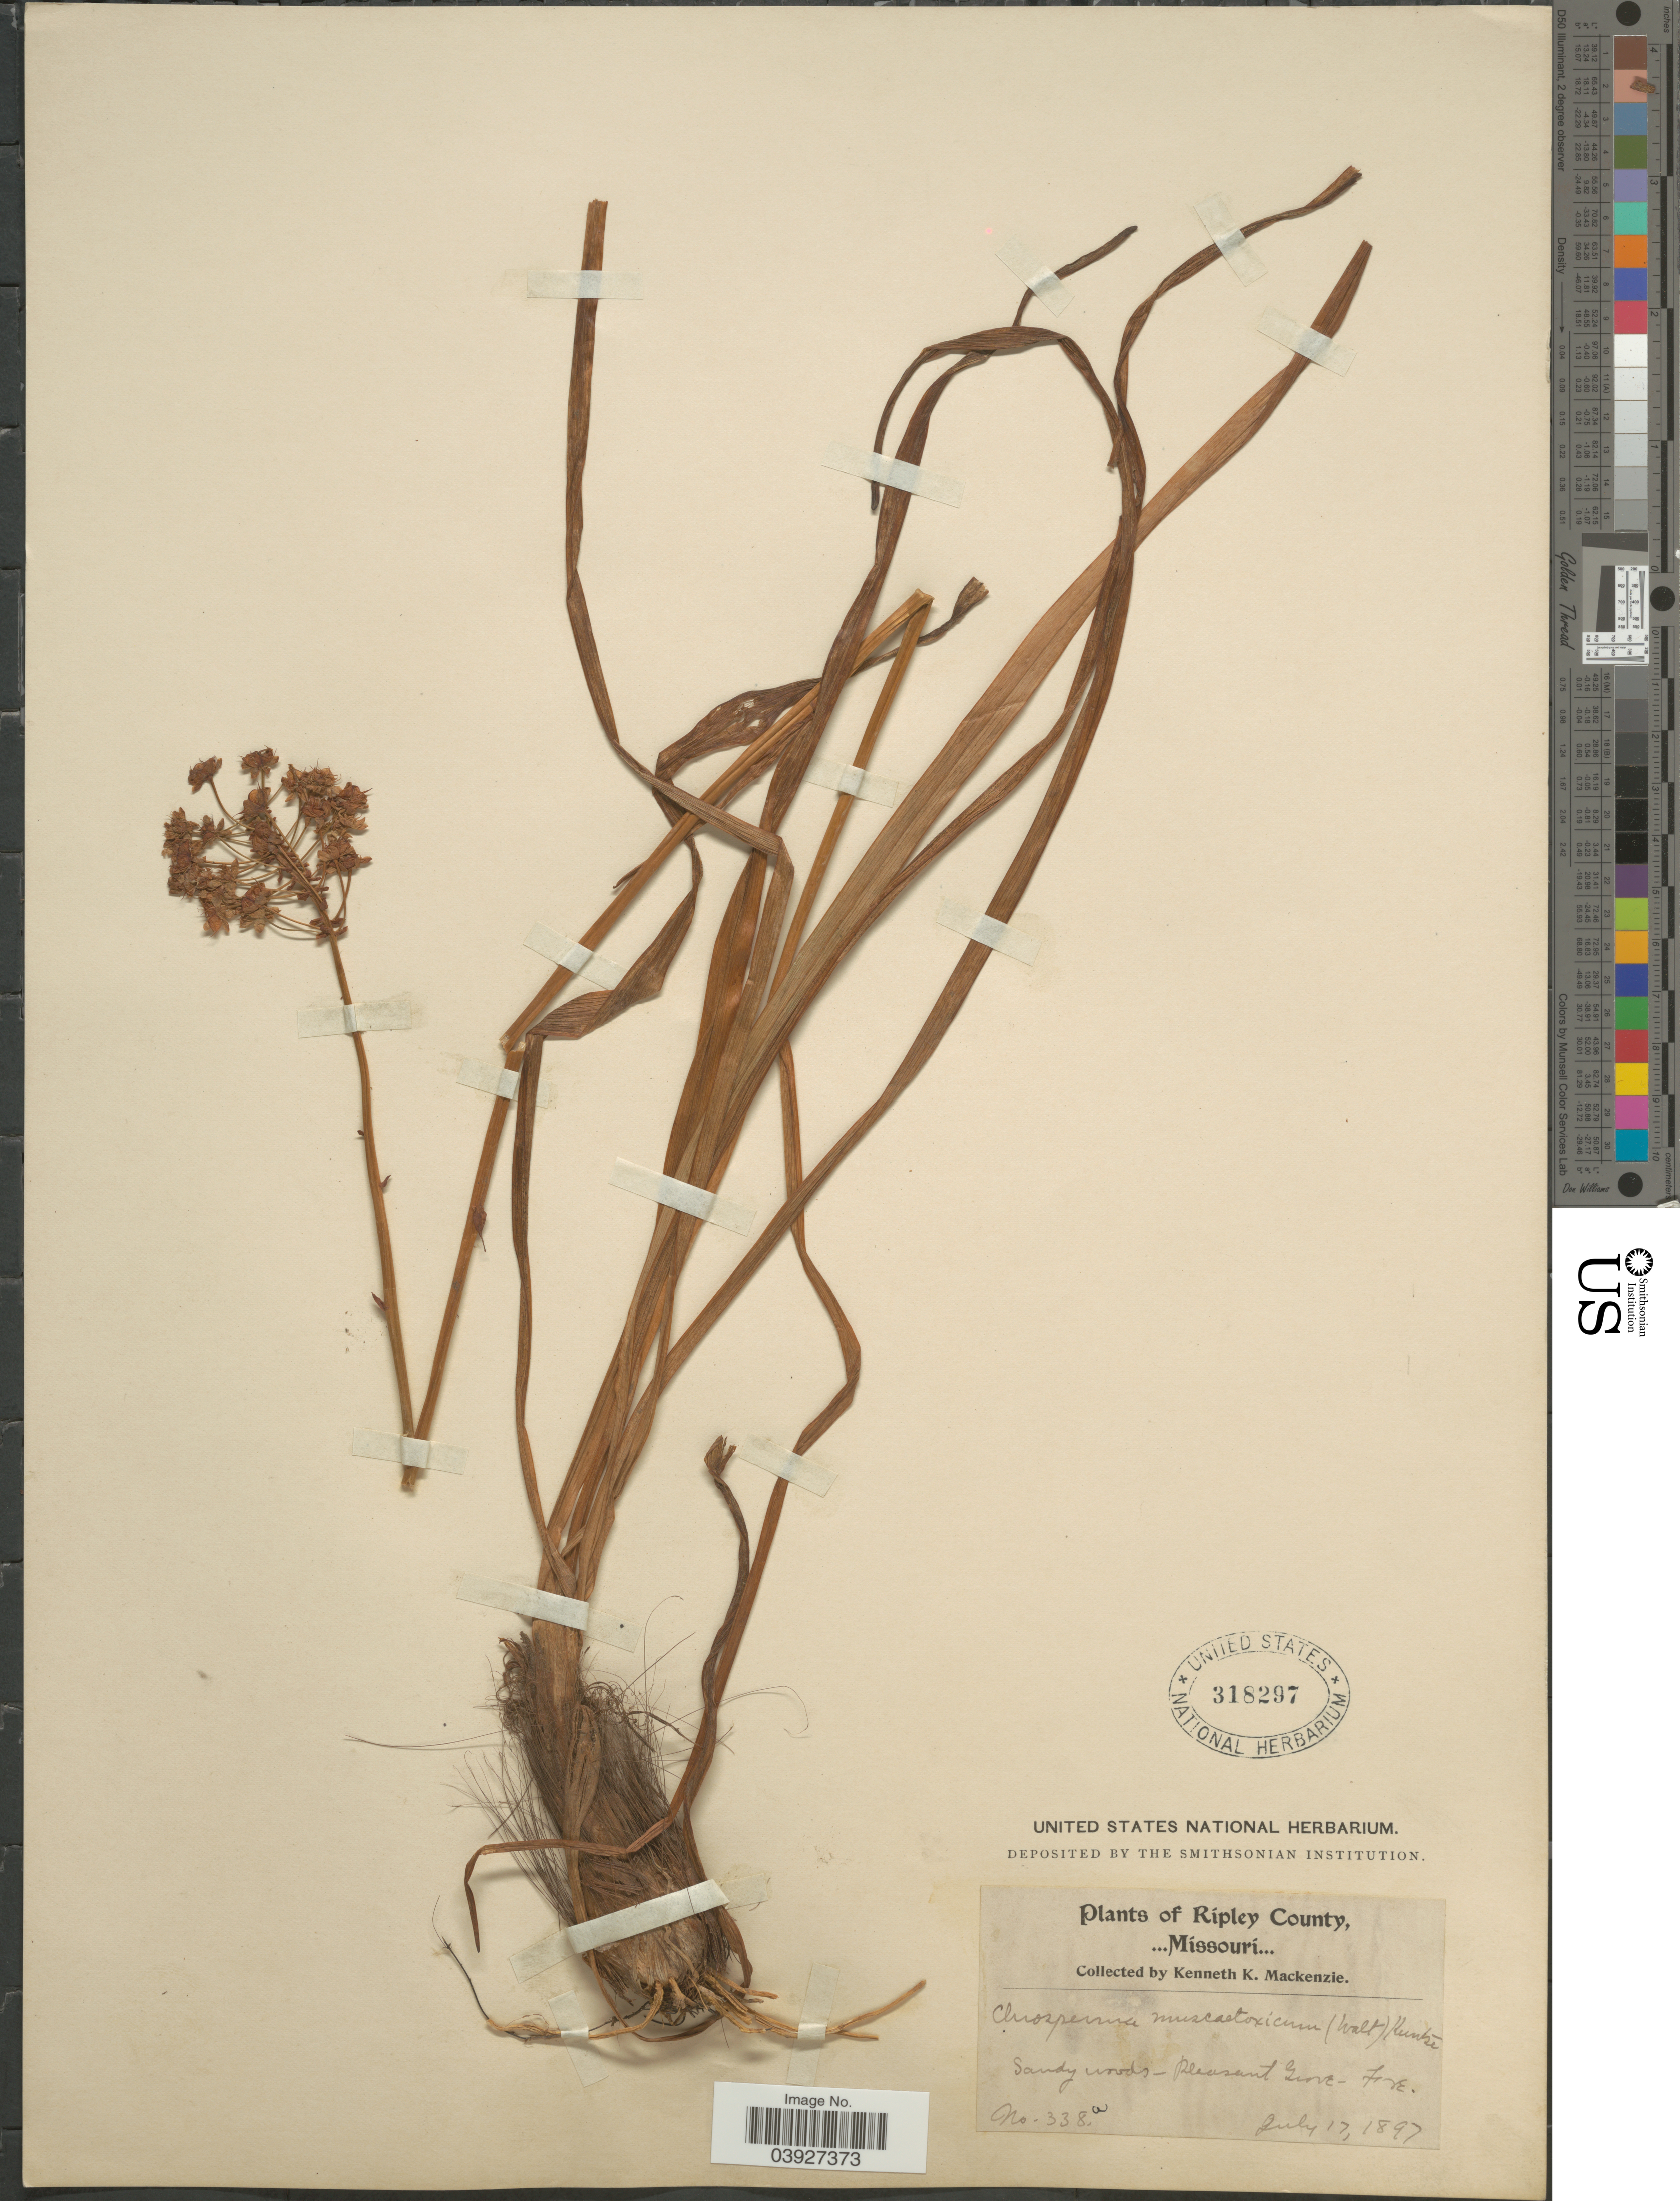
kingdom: Plantae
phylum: Tracheophyta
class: Liliopsida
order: Liliales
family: Melanthiaceae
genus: Amianthium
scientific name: Amianthium muscitoxicum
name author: (Walter) A. Gray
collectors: K. K. Mackenzie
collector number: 338a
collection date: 1897-07-17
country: United States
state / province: Missouri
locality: Ripley County. Pleasant Grove.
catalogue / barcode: US 318297